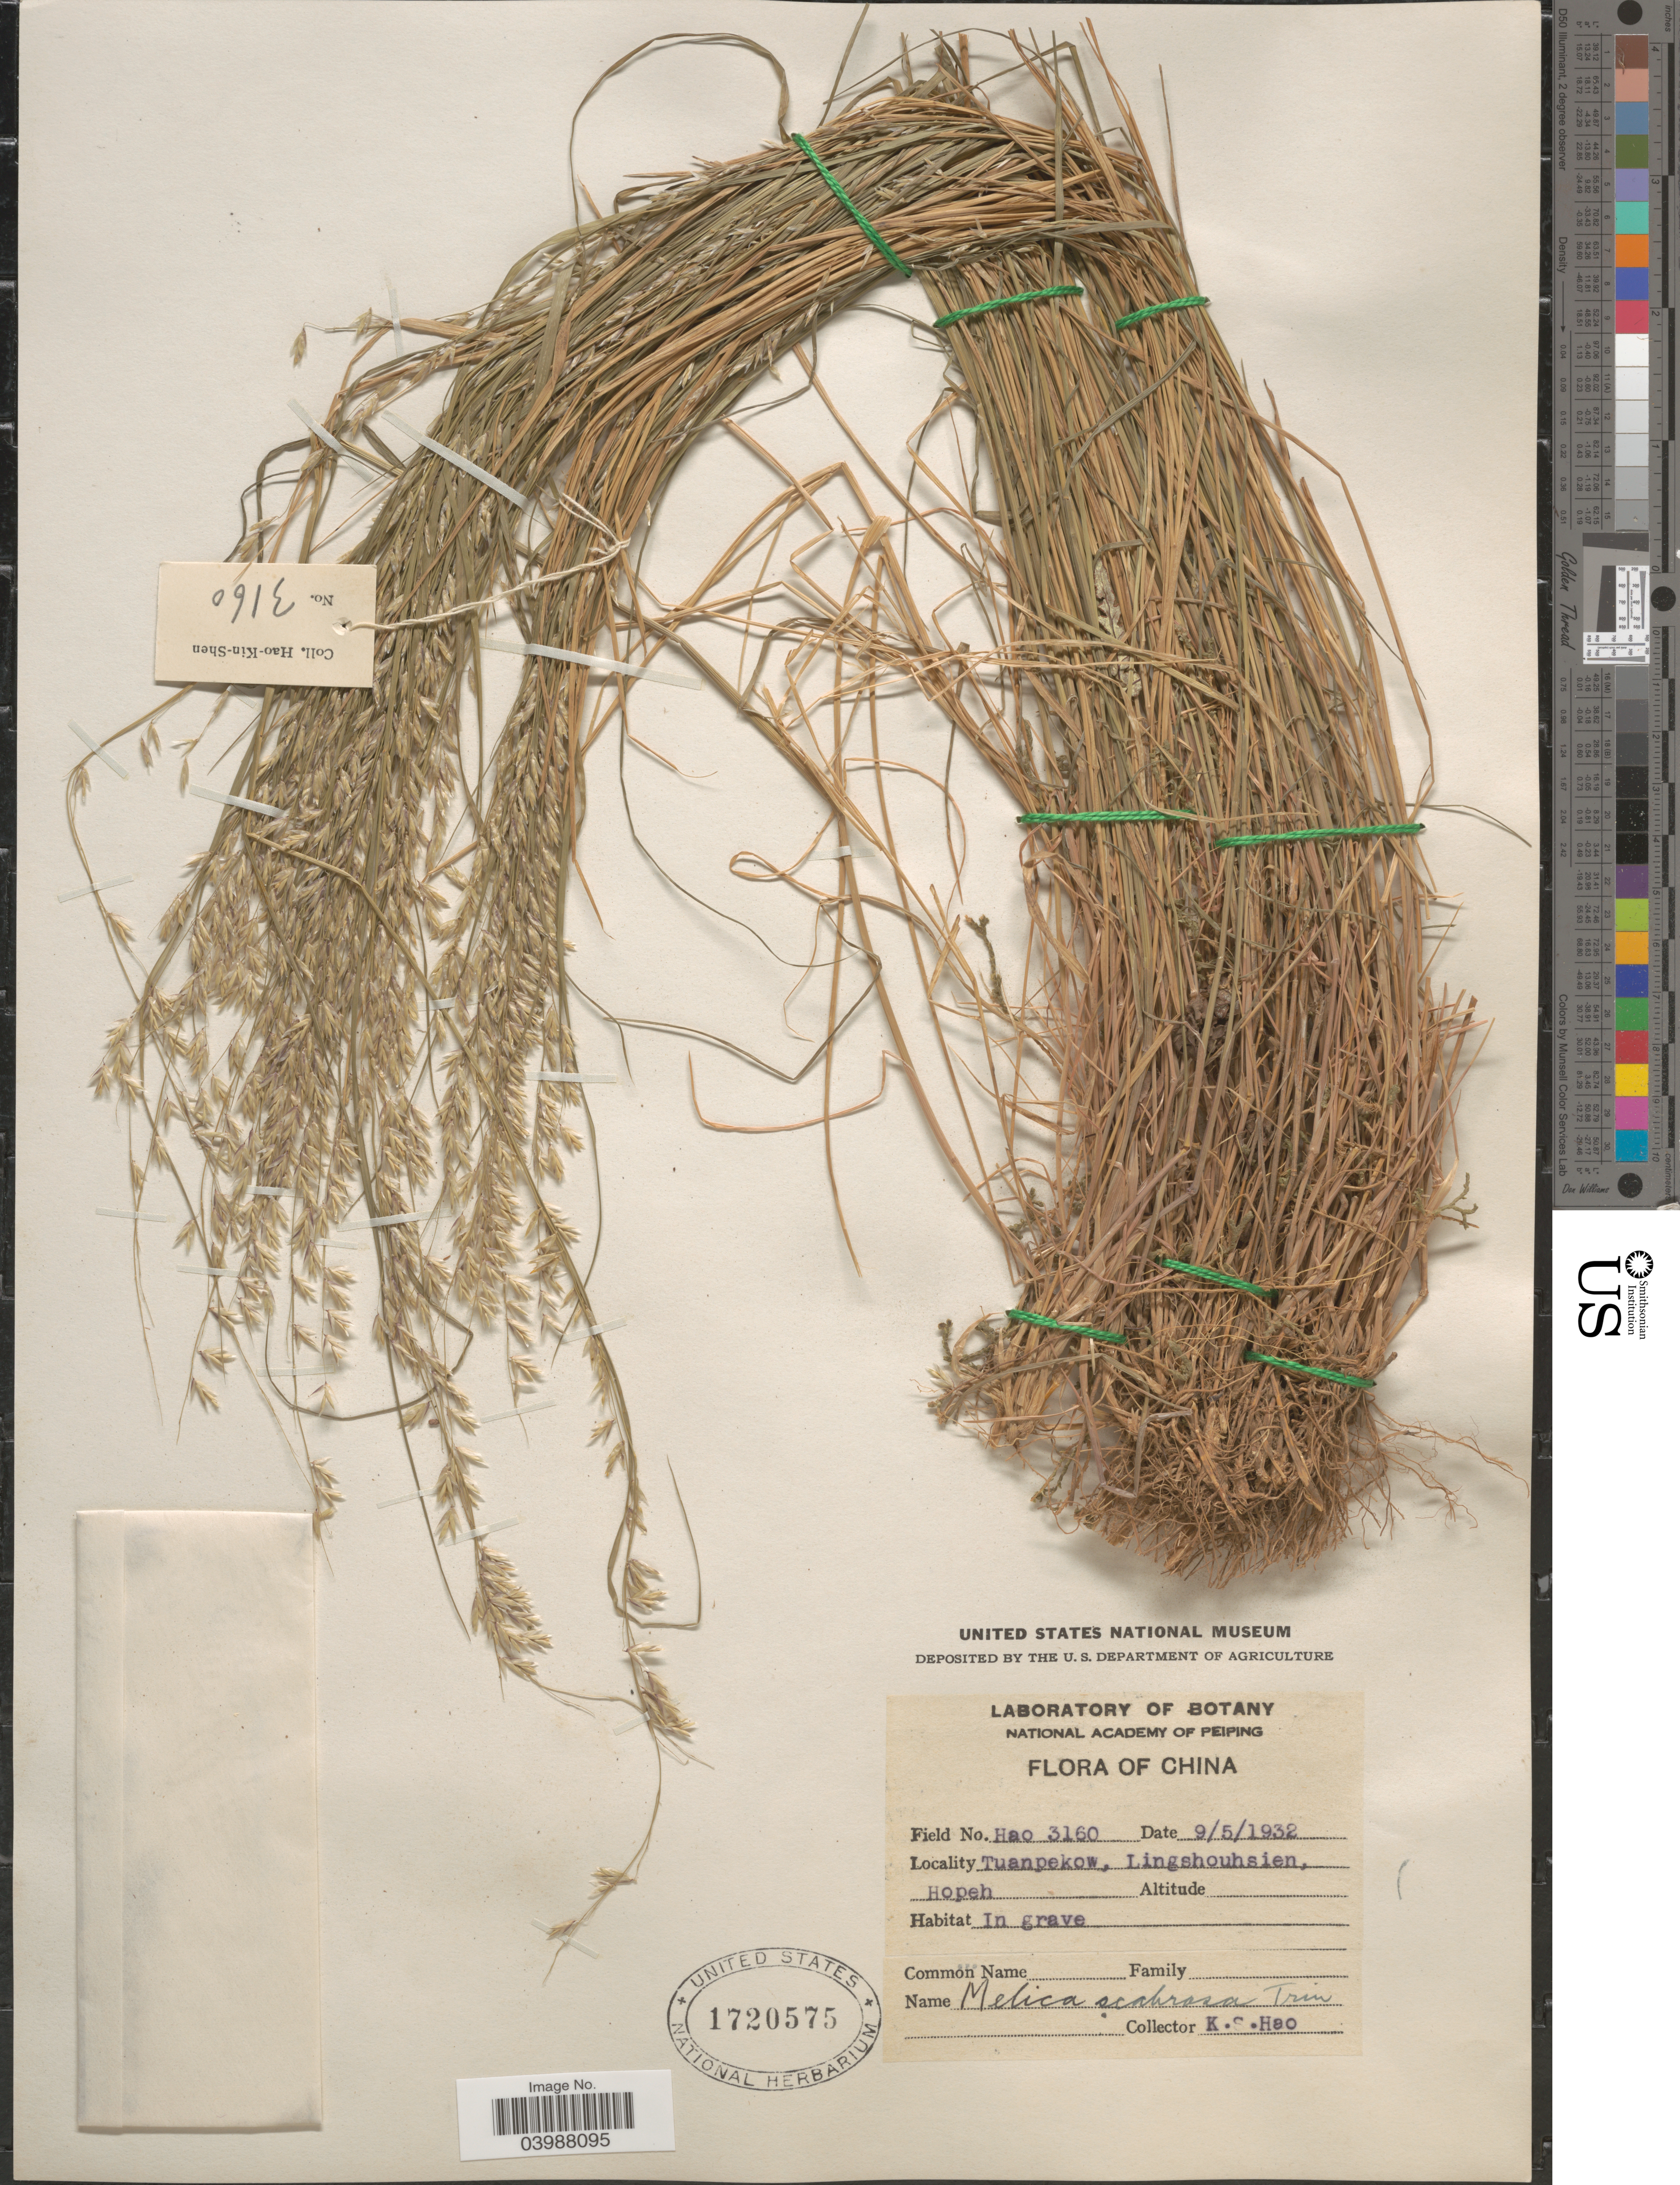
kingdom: Plantae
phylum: Tracheophyta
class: Liliopsida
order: Poales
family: Poaceae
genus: Melica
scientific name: Melica scabrosa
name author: Trin.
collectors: K. S. Hao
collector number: Hao3160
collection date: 1932-05-09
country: China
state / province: Hebei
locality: Tuanpekow, Lingshouhsien, Hopeh.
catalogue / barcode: US 1720575